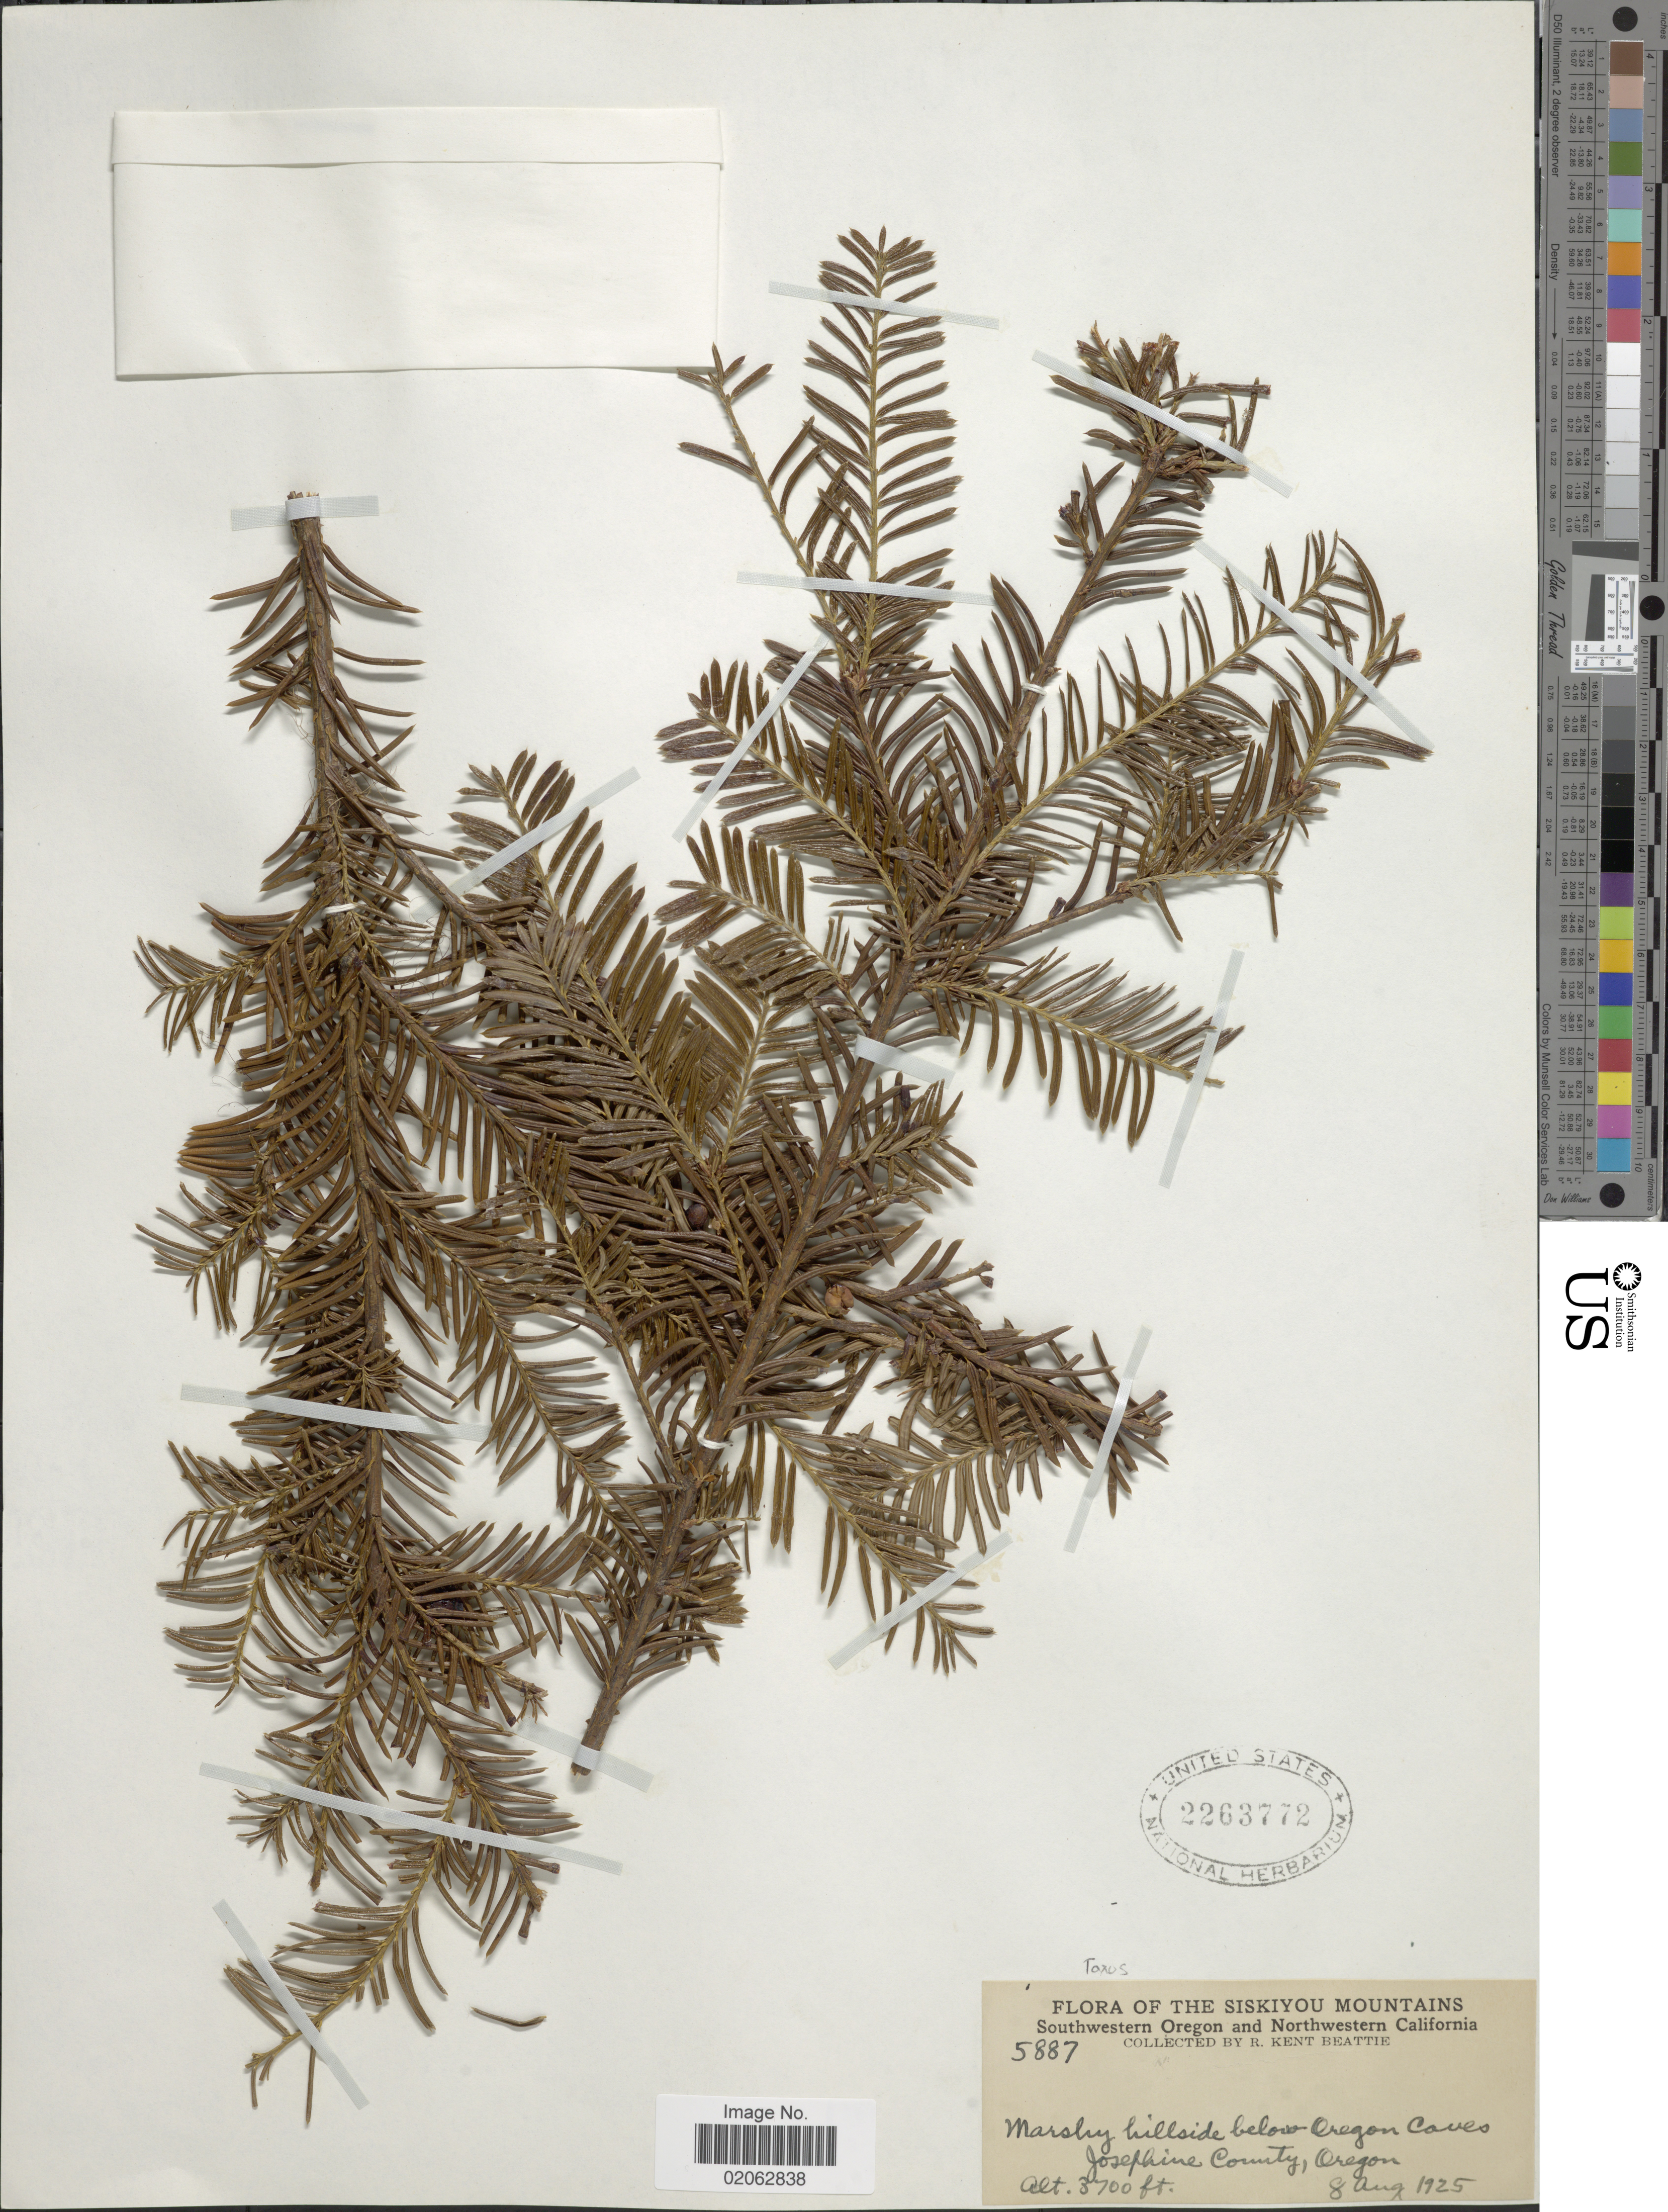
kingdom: Plantae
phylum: Tracheophyta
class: Pinopsida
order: Pinales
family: Taxaceae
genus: Taxus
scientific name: Taxus sp.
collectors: R. K. Beattie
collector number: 5887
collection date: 1925-08-08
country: United States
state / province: Oregon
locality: Marshy hillside below Oregon Caves, Josephine County.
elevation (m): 1128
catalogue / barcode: US 2263772